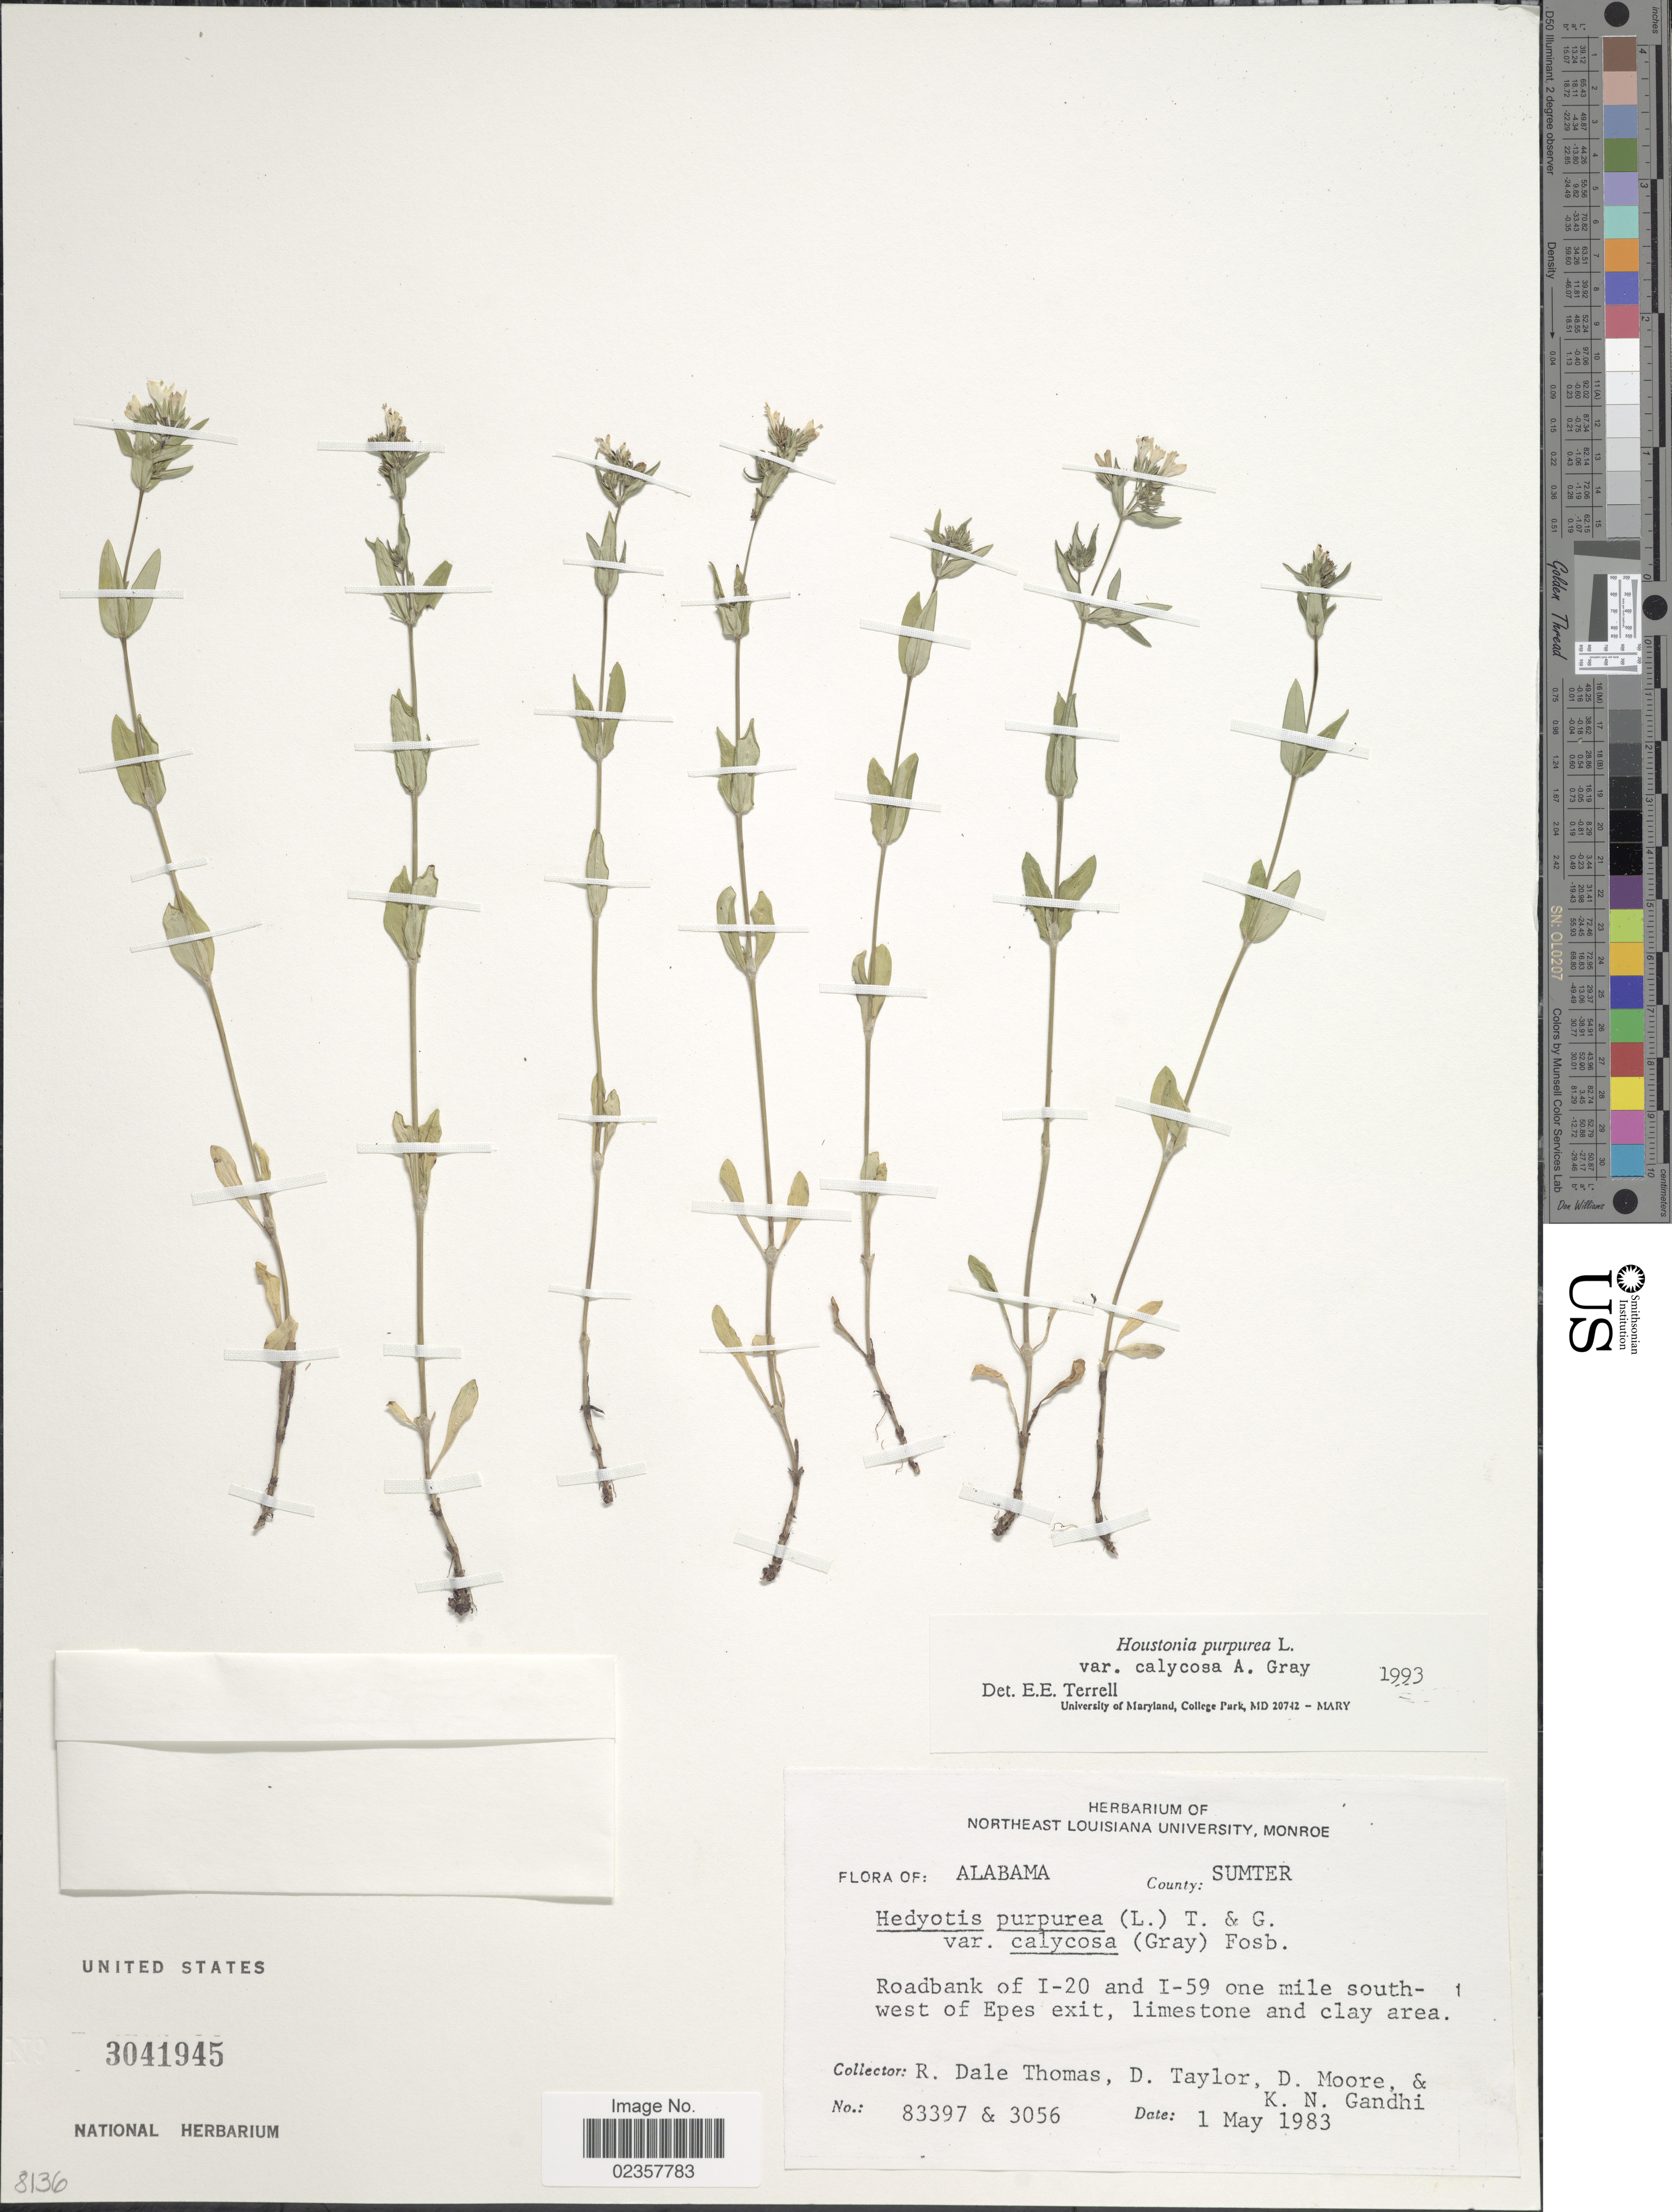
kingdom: Plantae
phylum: Tracheophyta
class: Magnoliopsida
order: Gentianales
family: Rubiaceae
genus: Houstonia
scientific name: Houstonia purpurea var. calycosa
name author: A. Gray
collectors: R. Thomas, D. Taylor, D. Moore & K. N. Gandhi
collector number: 83397/3056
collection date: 1983-05-01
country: United States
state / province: Alabama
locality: County: Sumter, Roadbank of I-20 and I-59 one mile south-west of Epes exit, limestone and clay area.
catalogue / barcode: US 3041945